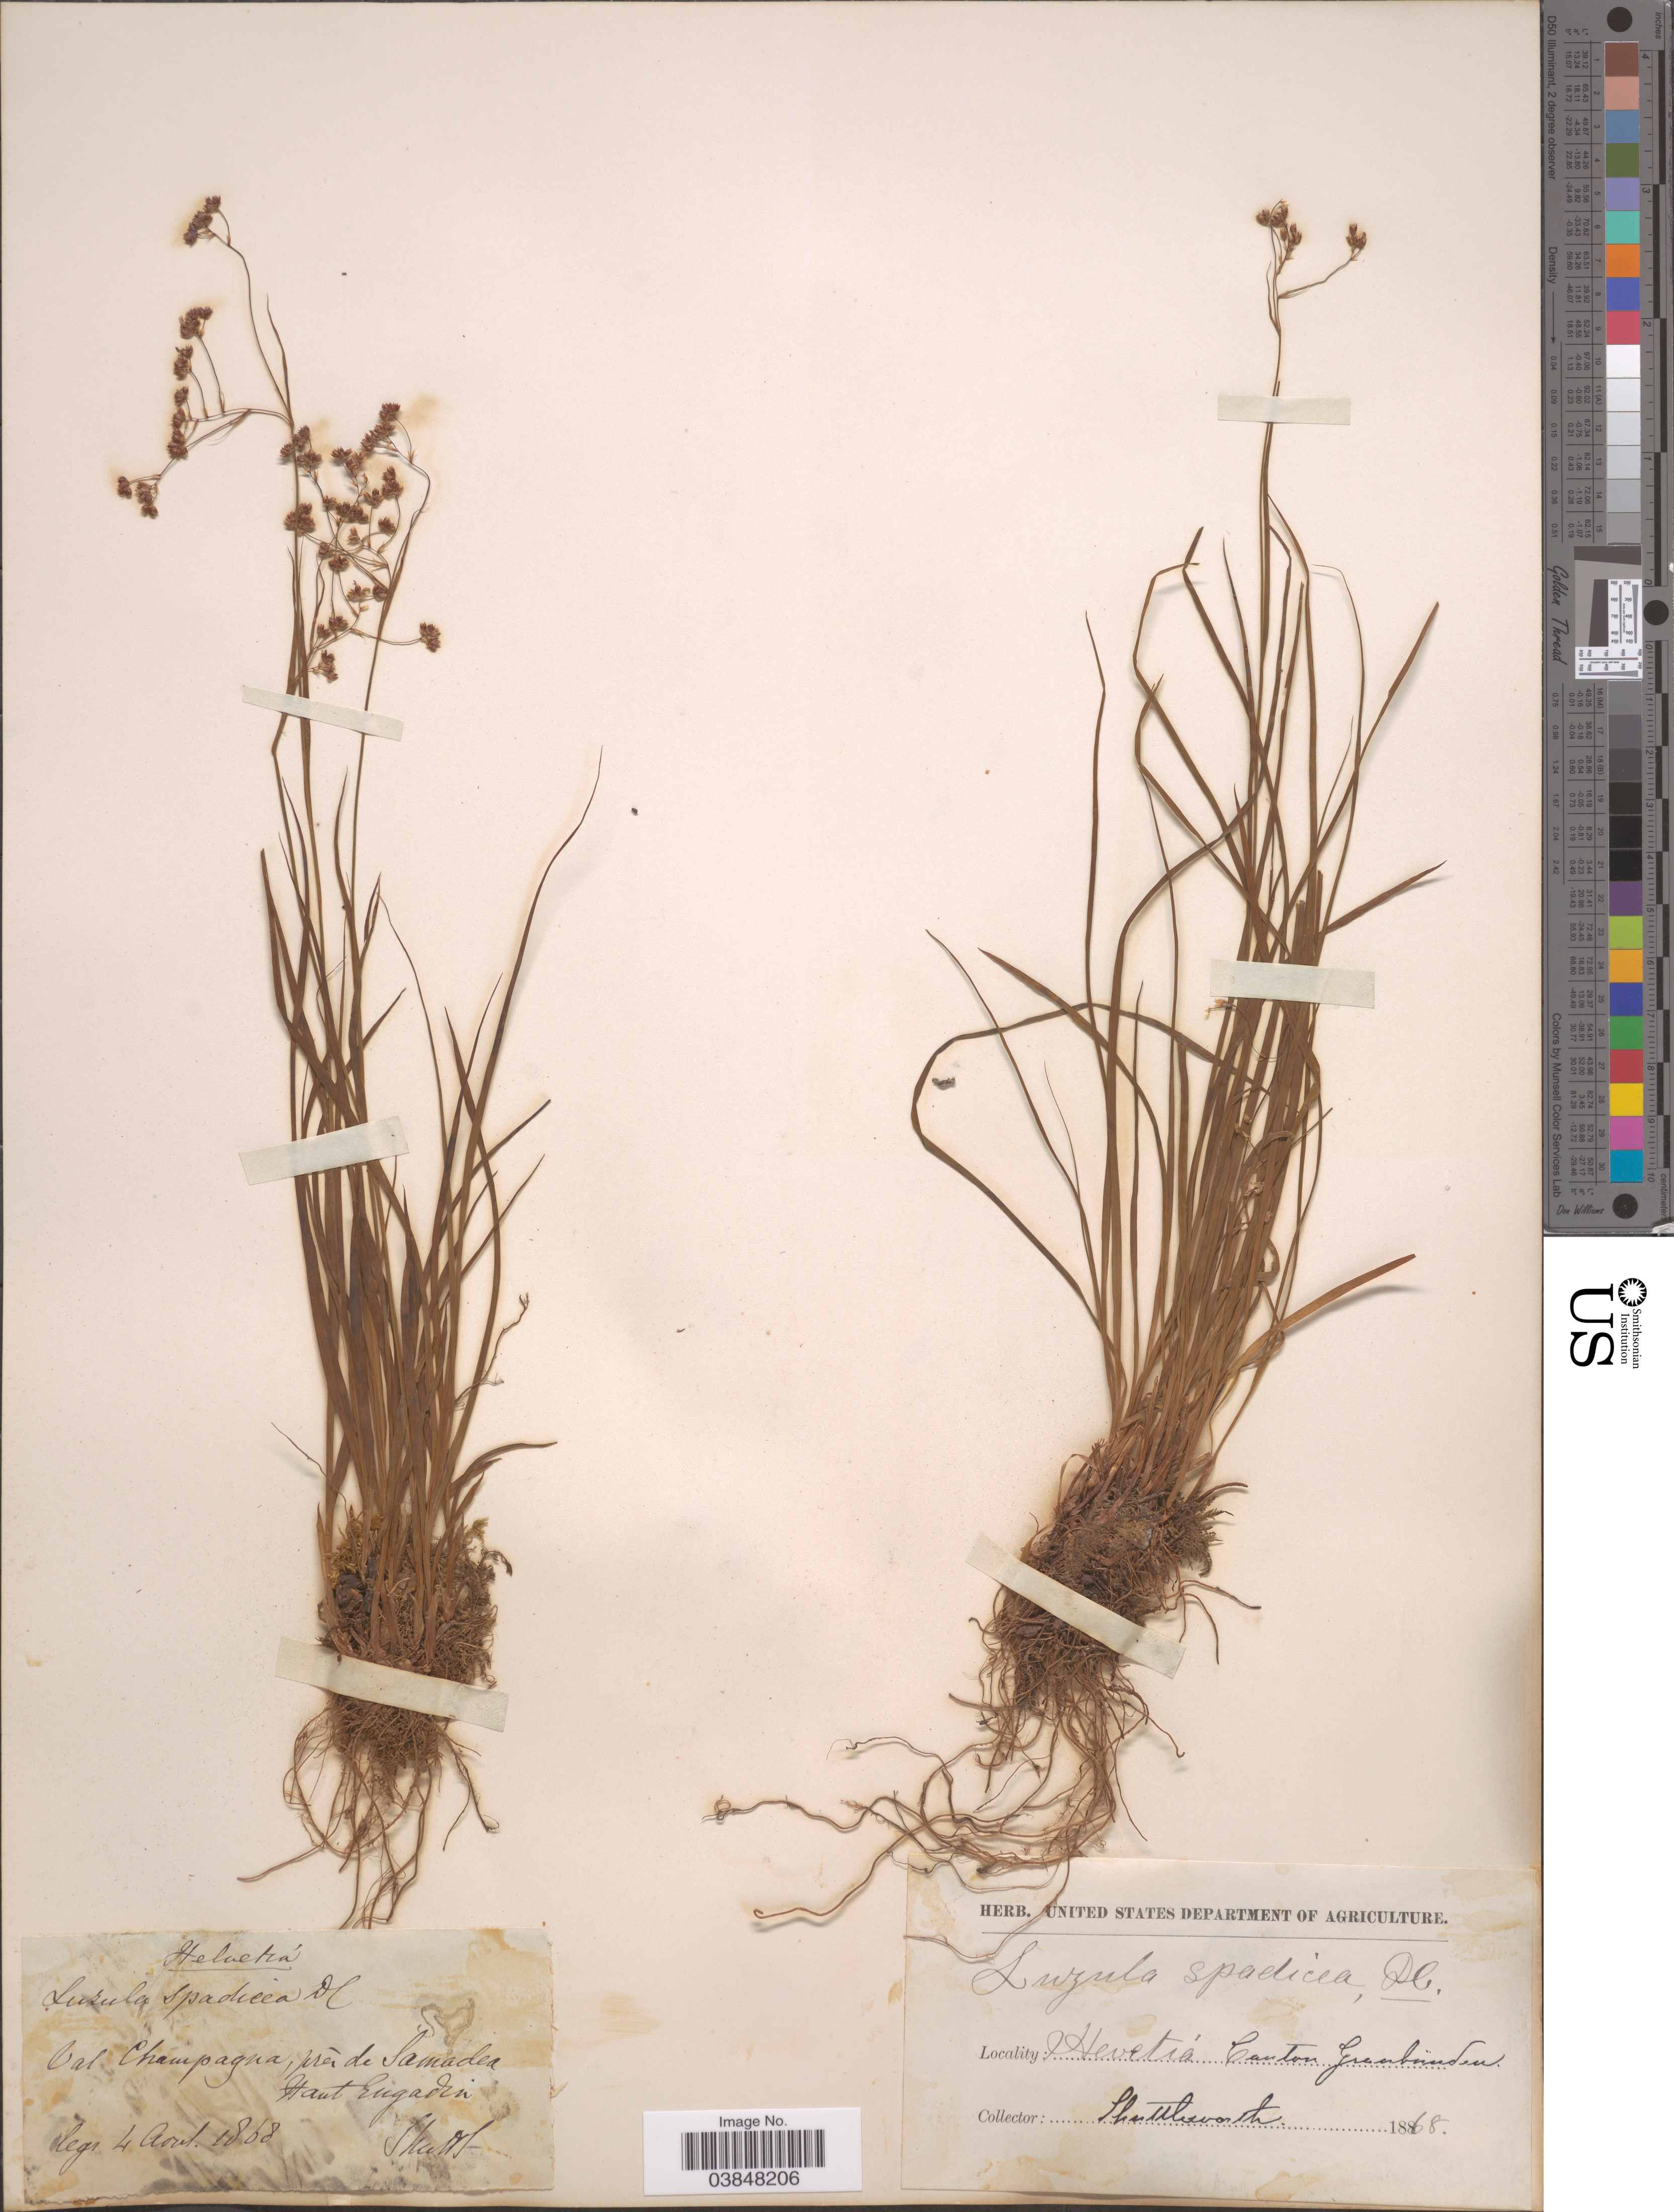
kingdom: Plantae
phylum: Tracheophyta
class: Liliopsida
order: Poales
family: Juncaceae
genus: Luzula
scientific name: Luzula spadicea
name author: DC.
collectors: -. Shuttleworth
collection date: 1868-08-04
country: Switzerland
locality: Champagna, près de Samaden, Haut Engadin.